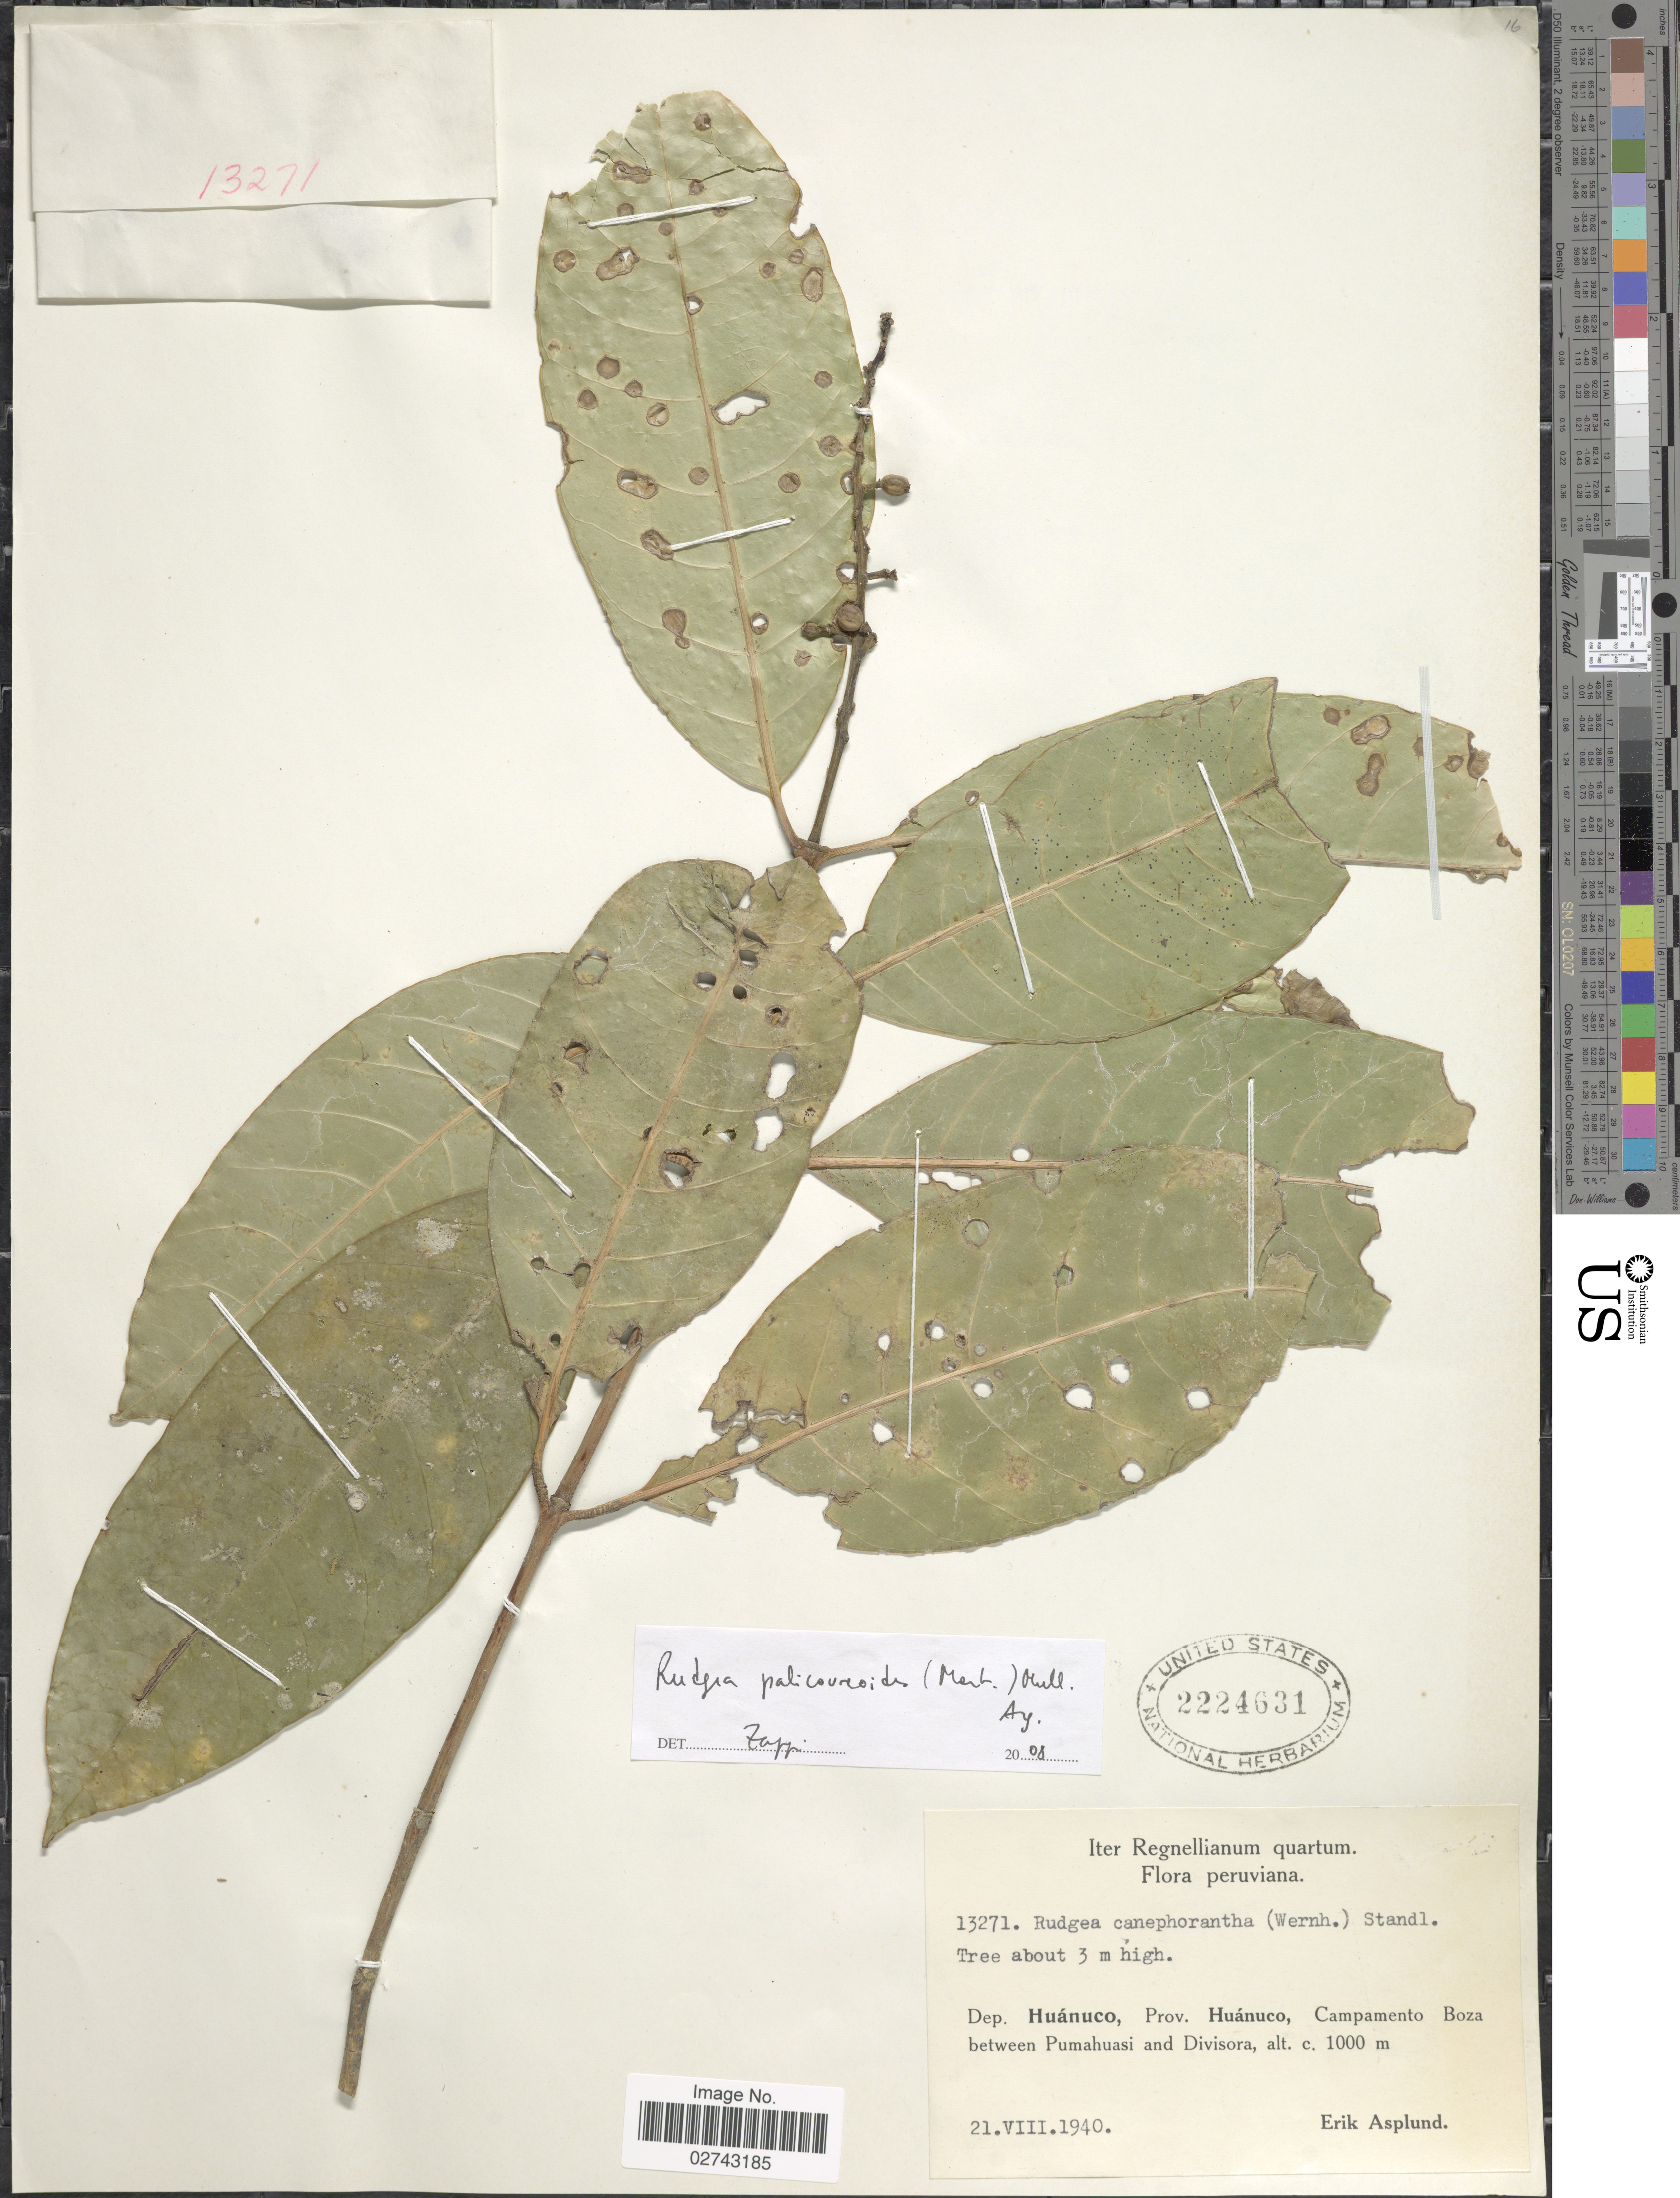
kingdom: Plantae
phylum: Tracheophyta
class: Magnoliopsida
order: Gentianales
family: Rubiaceae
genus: Rudgea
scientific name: Rudgea palicoureoides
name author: (Mart.) Müll. Arg.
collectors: E. Asplund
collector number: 13271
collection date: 1940-08-21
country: Peru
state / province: Huánuco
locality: Prov. Huanuco, Campamento Boza between Pumahuasi and Divisora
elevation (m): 1000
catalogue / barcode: US 2224631